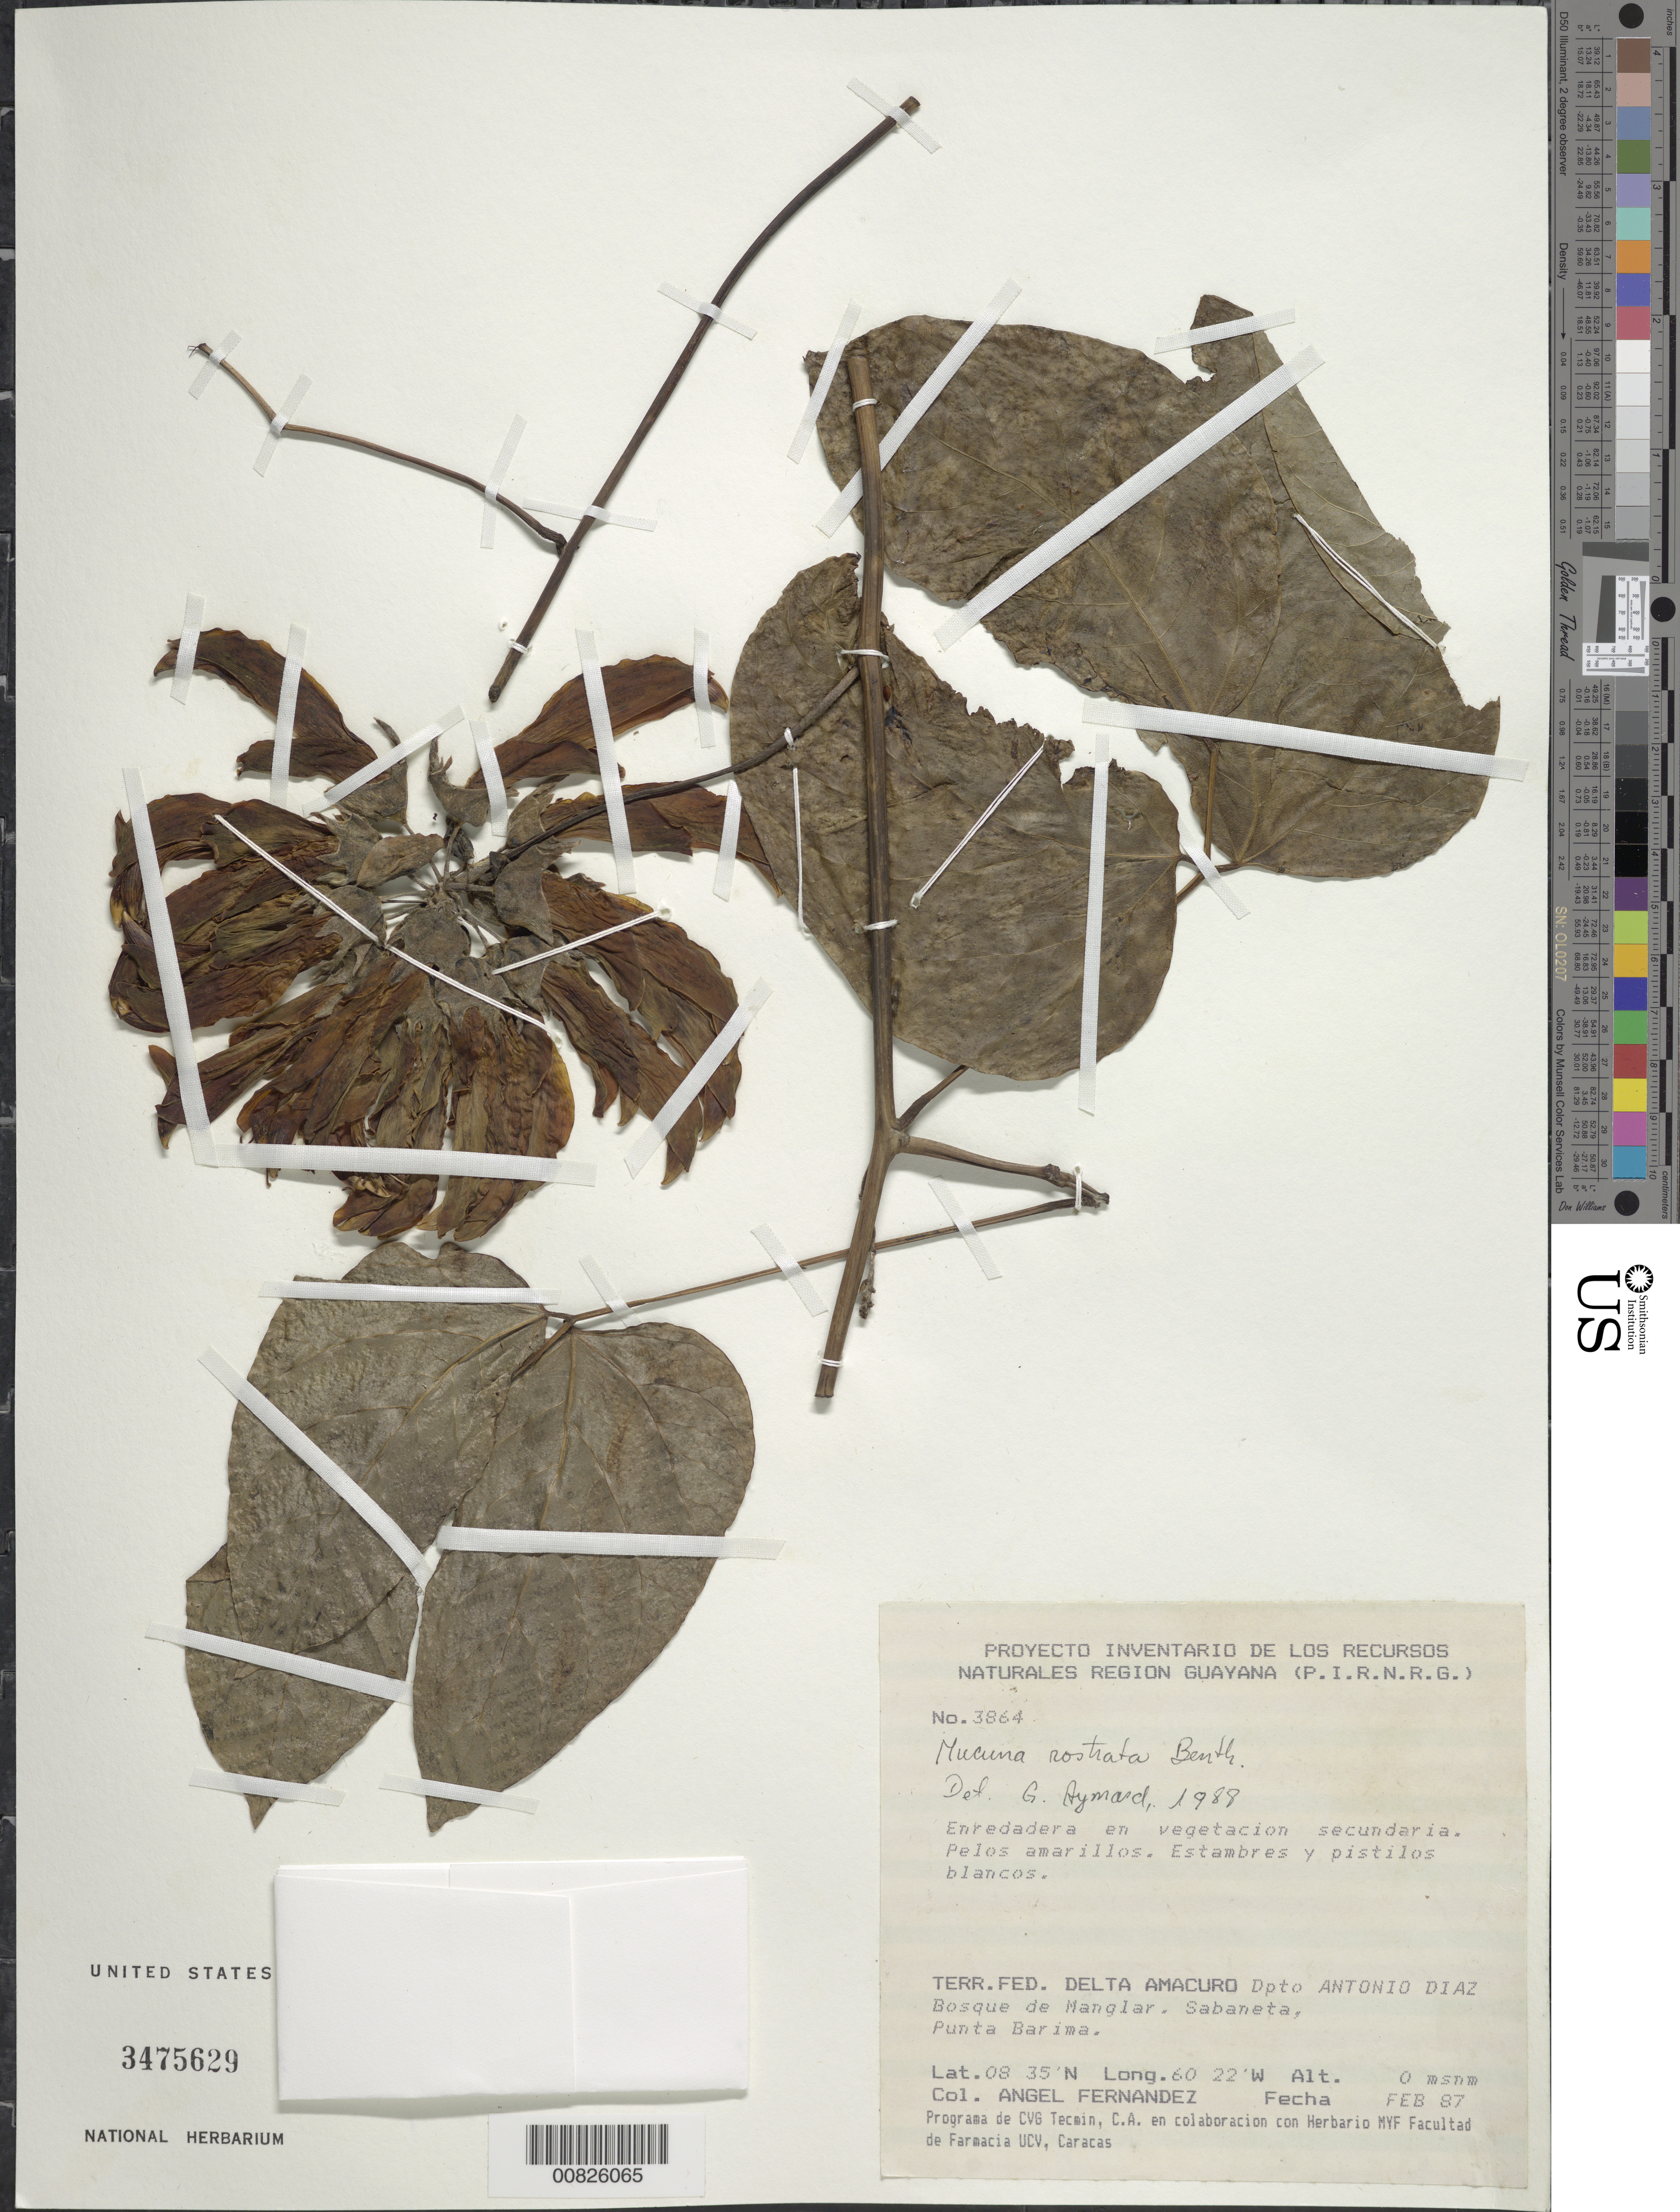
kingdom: Plantae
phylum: Tracheophyta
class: Magnoliopsida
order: Fabales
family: Fabaceae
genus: Mucuna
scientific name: Mucuna sloanei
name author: Fawc. & Rendle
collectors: A. Fernández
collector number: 3864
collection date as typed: Feb-87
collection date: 1987-02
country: Venezuela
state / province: Delta Amacuro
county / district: Antonio Díaz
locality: Manglar, Punta Barima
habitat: Secondary vegetation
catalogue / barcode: US 3475629